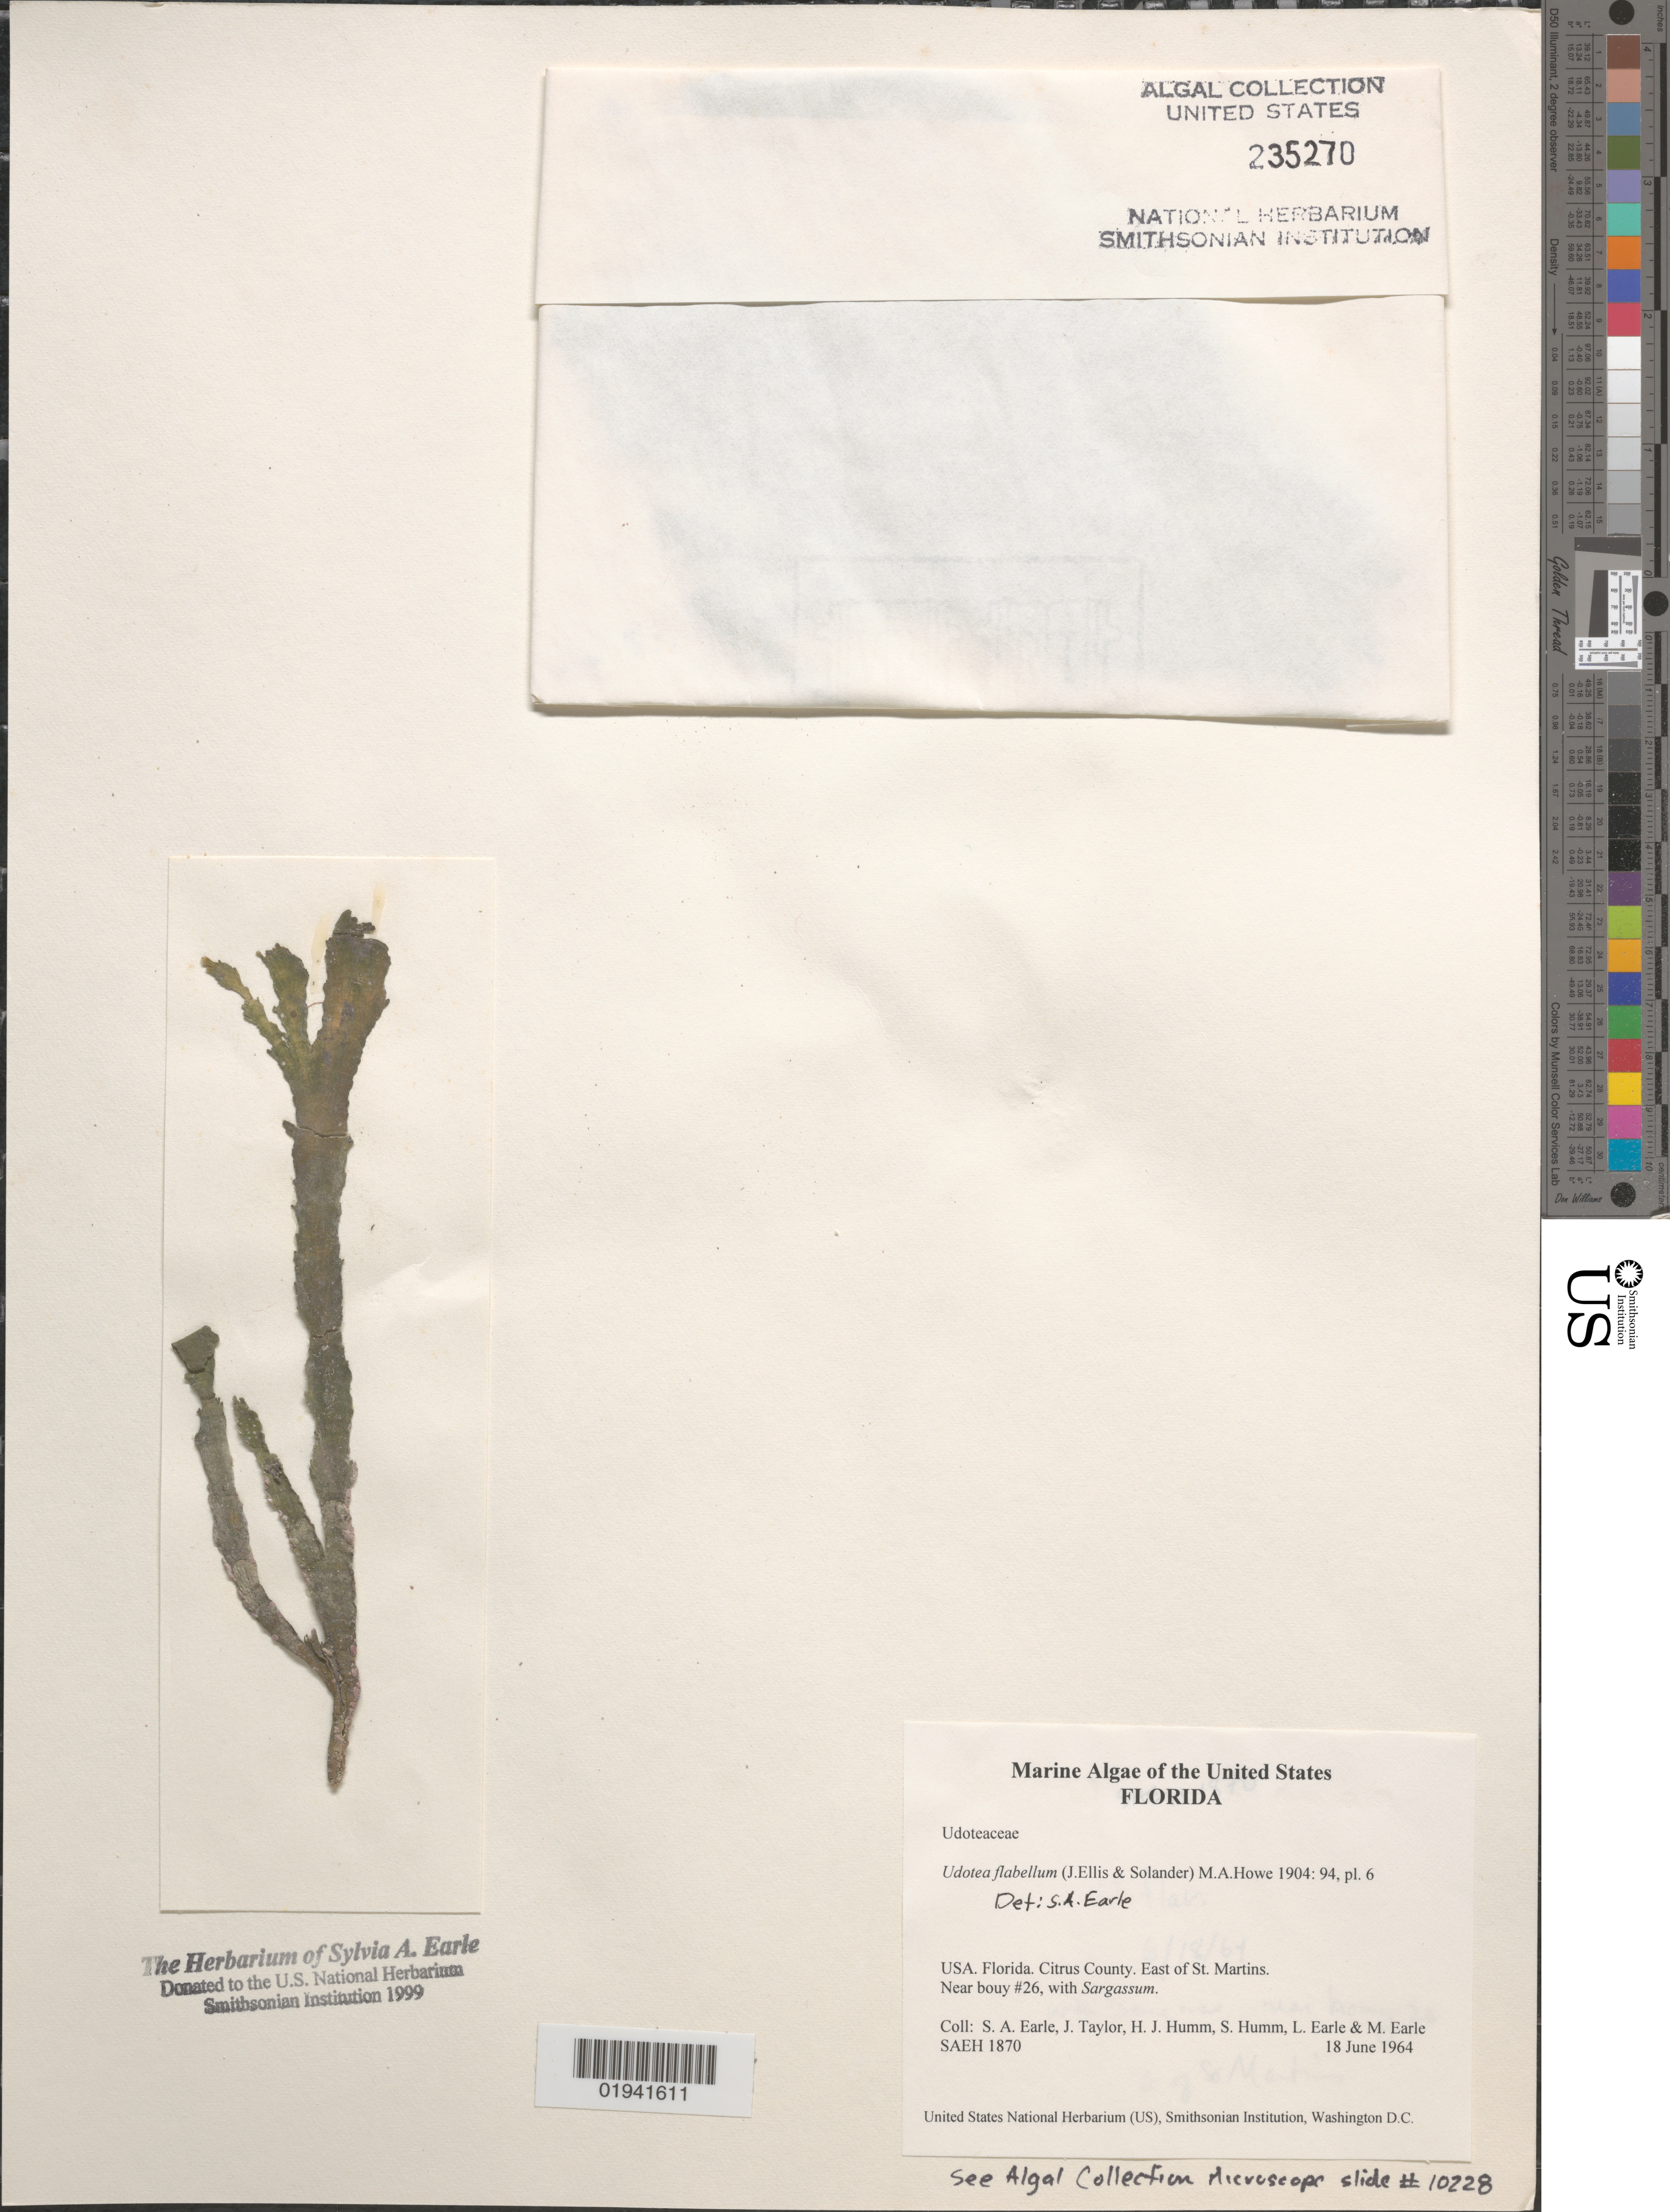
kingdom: Plantae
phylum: Chlorophyta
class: Ulvophyceae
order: Bryopsidales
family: Udoteaceae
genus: Udotea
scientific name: Udotea flabellum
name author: (J. Ellis & Sol.) M. Howe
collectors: S. A. Earle, J. Taylor, H. J. Humm, S. Humm & et al.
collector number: SAEH1870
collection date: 1964-06-18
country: United States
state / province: Florida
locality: Citrus County. East of St. Martins. Near buoy #26.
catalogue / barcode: US 235270